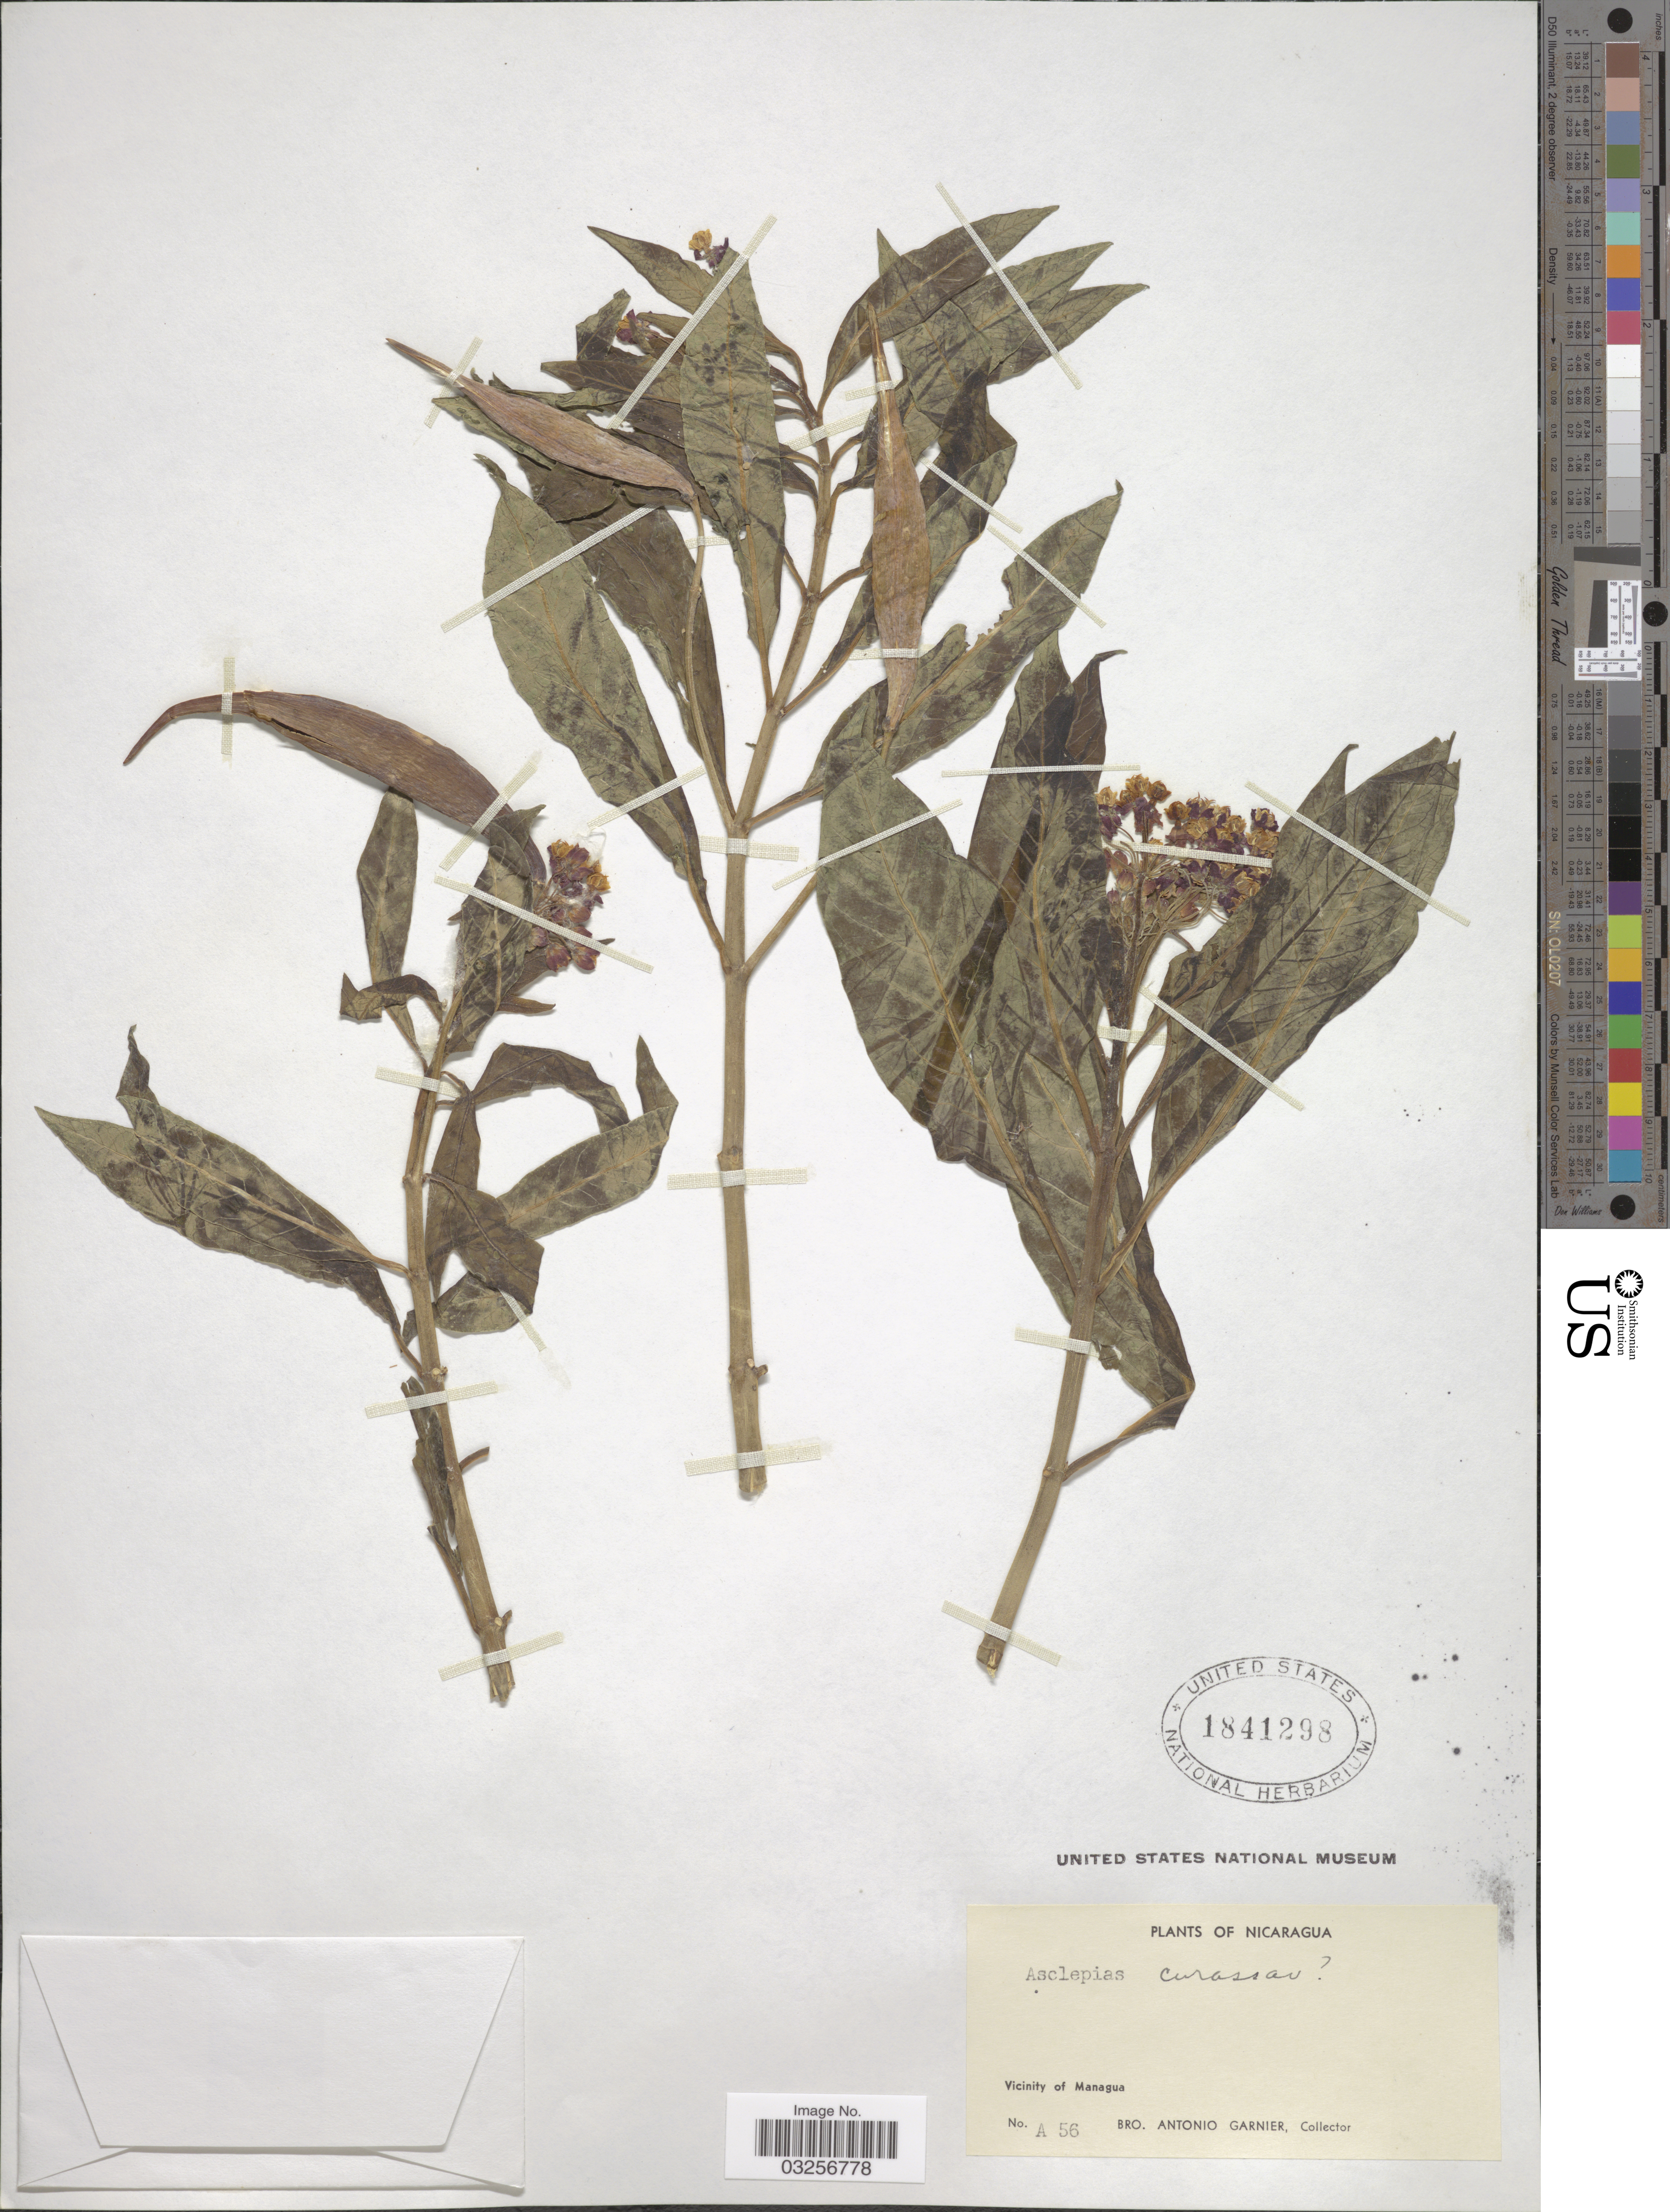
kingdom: Plantae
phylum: Tracheophyta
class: Magnoliopsida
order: Gentianales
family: Apocynaceae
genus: Asclepias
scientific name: Asclepias curassavica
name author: L.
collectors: Bro. A. Garnier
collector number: A56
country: Nicaragua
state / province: Managua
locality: Vicinity of Managua.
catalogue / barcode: US 1841298